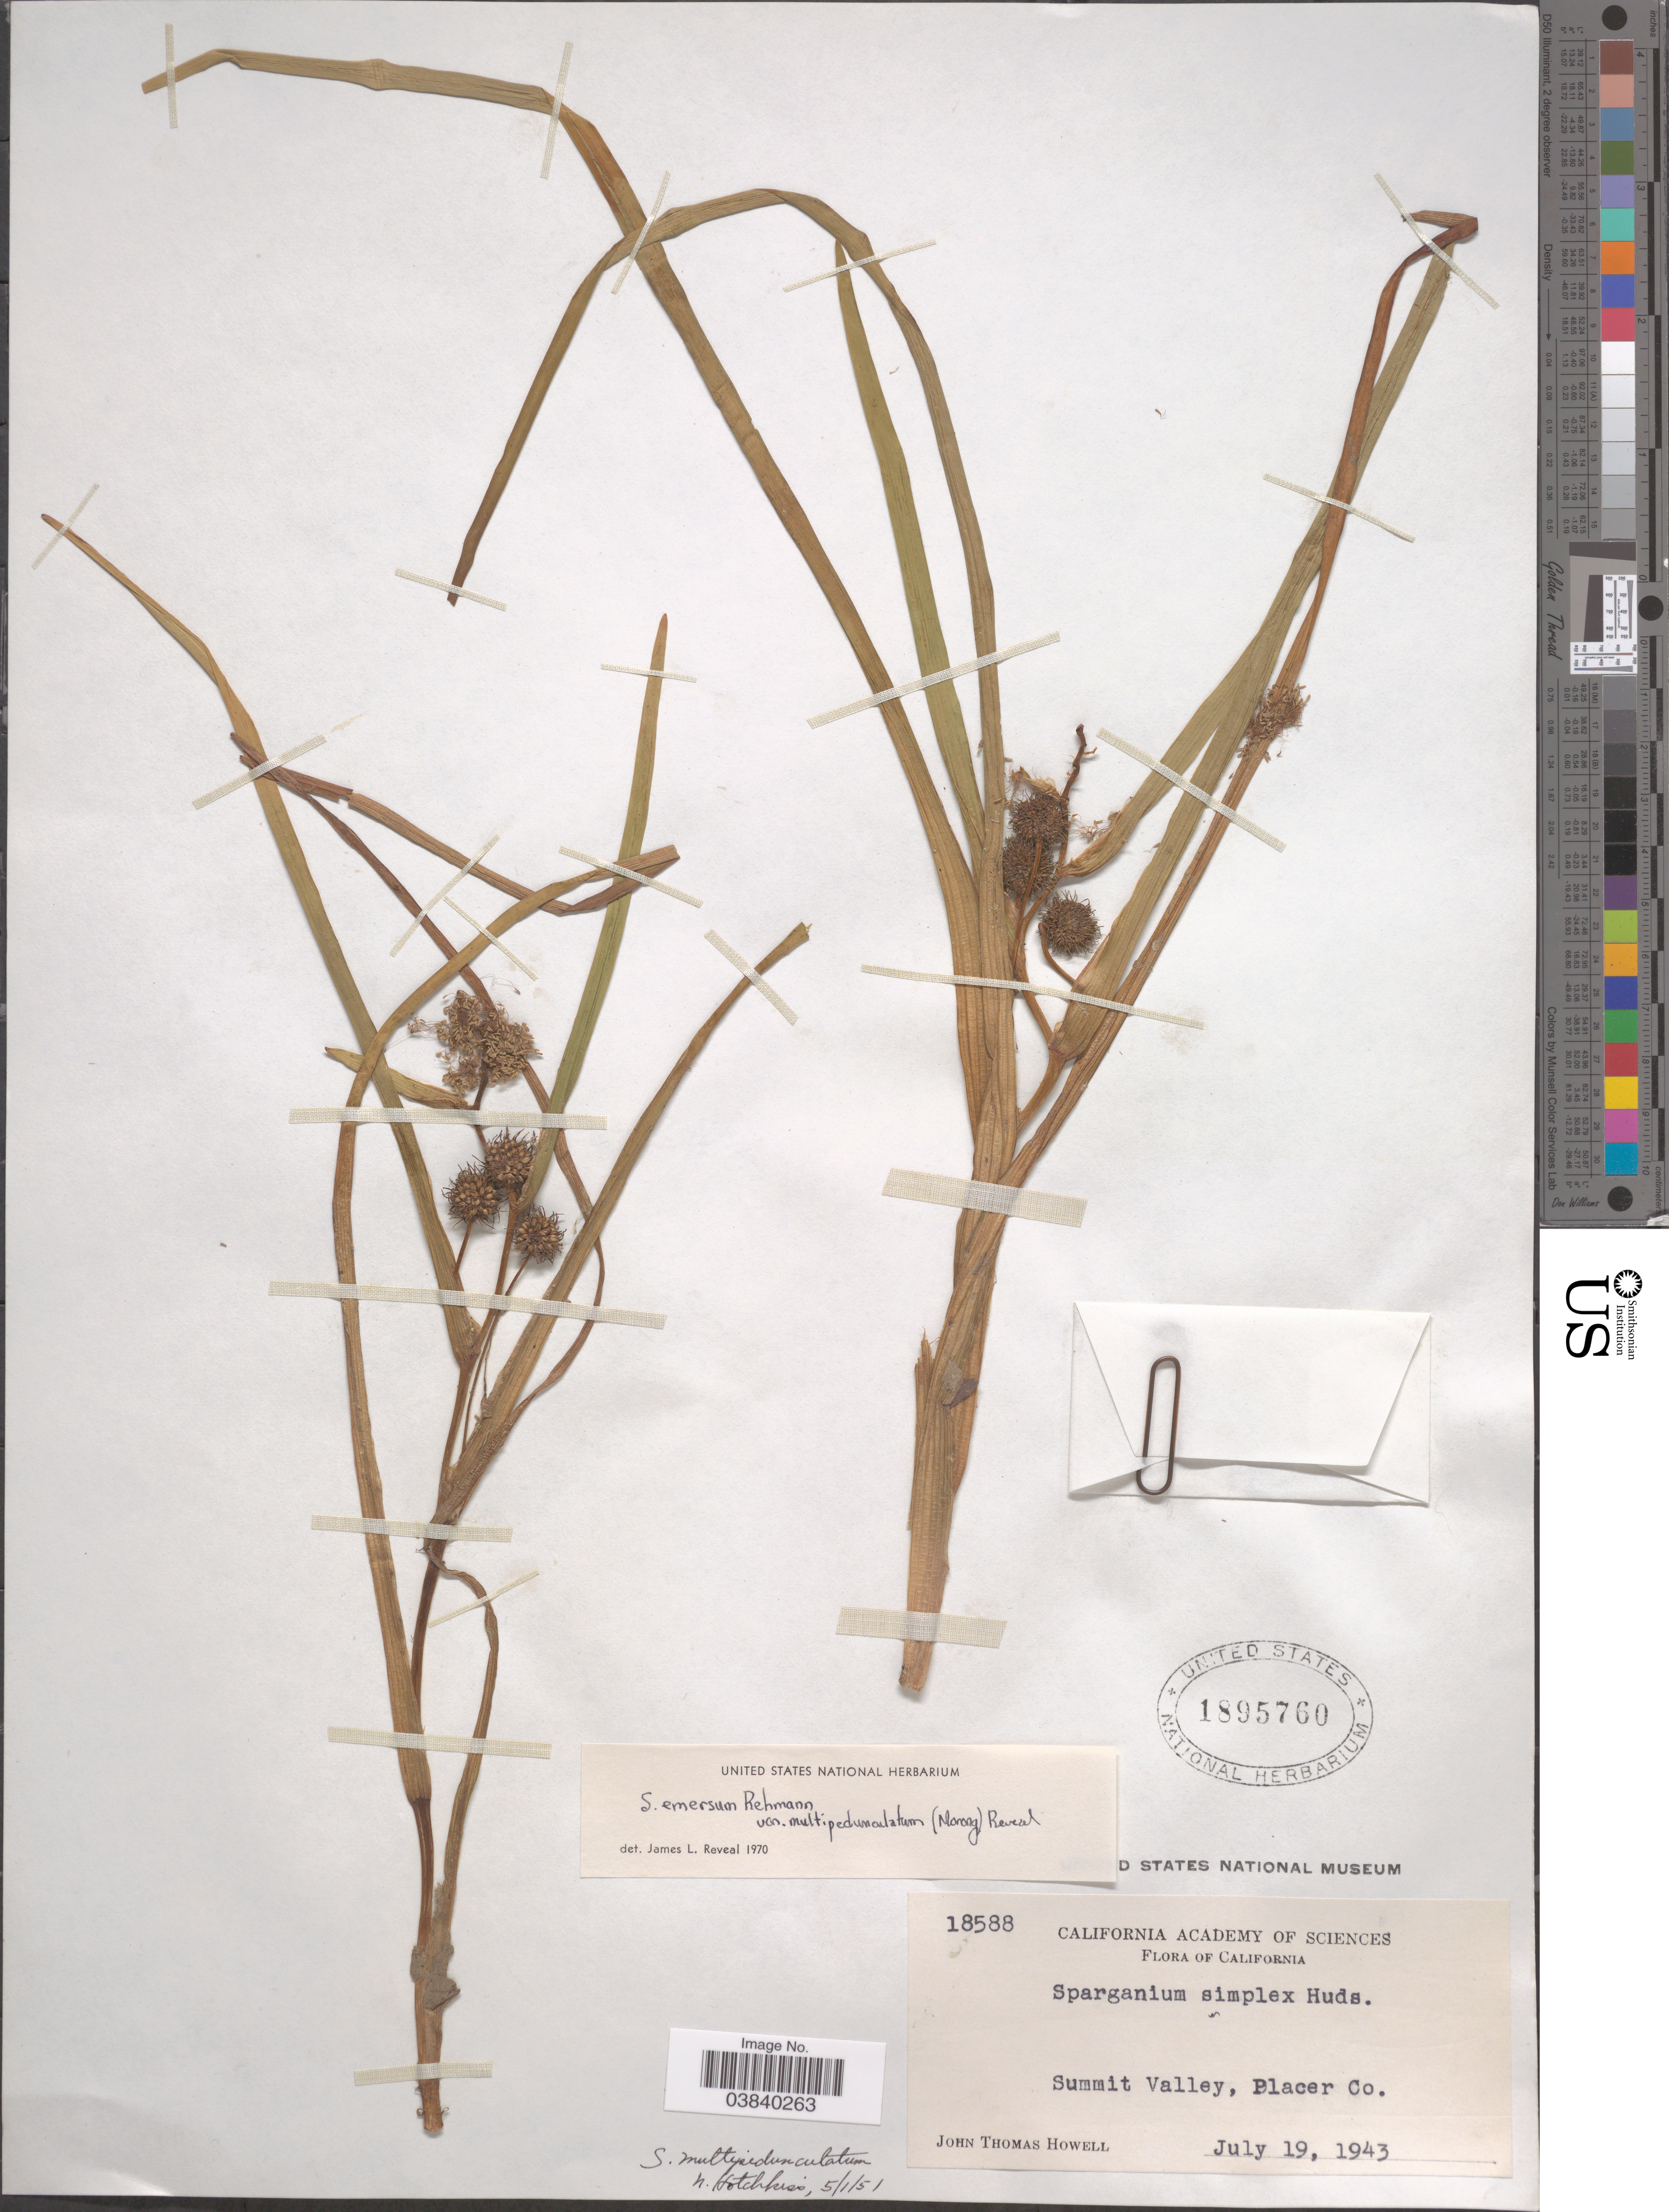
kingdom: Plantae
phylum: Tracheophyta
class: Liliopsida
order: Poales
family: Typhaceae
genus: Sparganium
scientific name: Sparganium emersum var. multipedunculatum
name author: (Morong) Reveal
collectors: J. T. Howell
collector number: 18588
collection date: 1943-07-19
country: United States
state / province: California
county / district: Placer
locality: Summit Valley, Placer Co.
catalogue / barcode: US 1895760